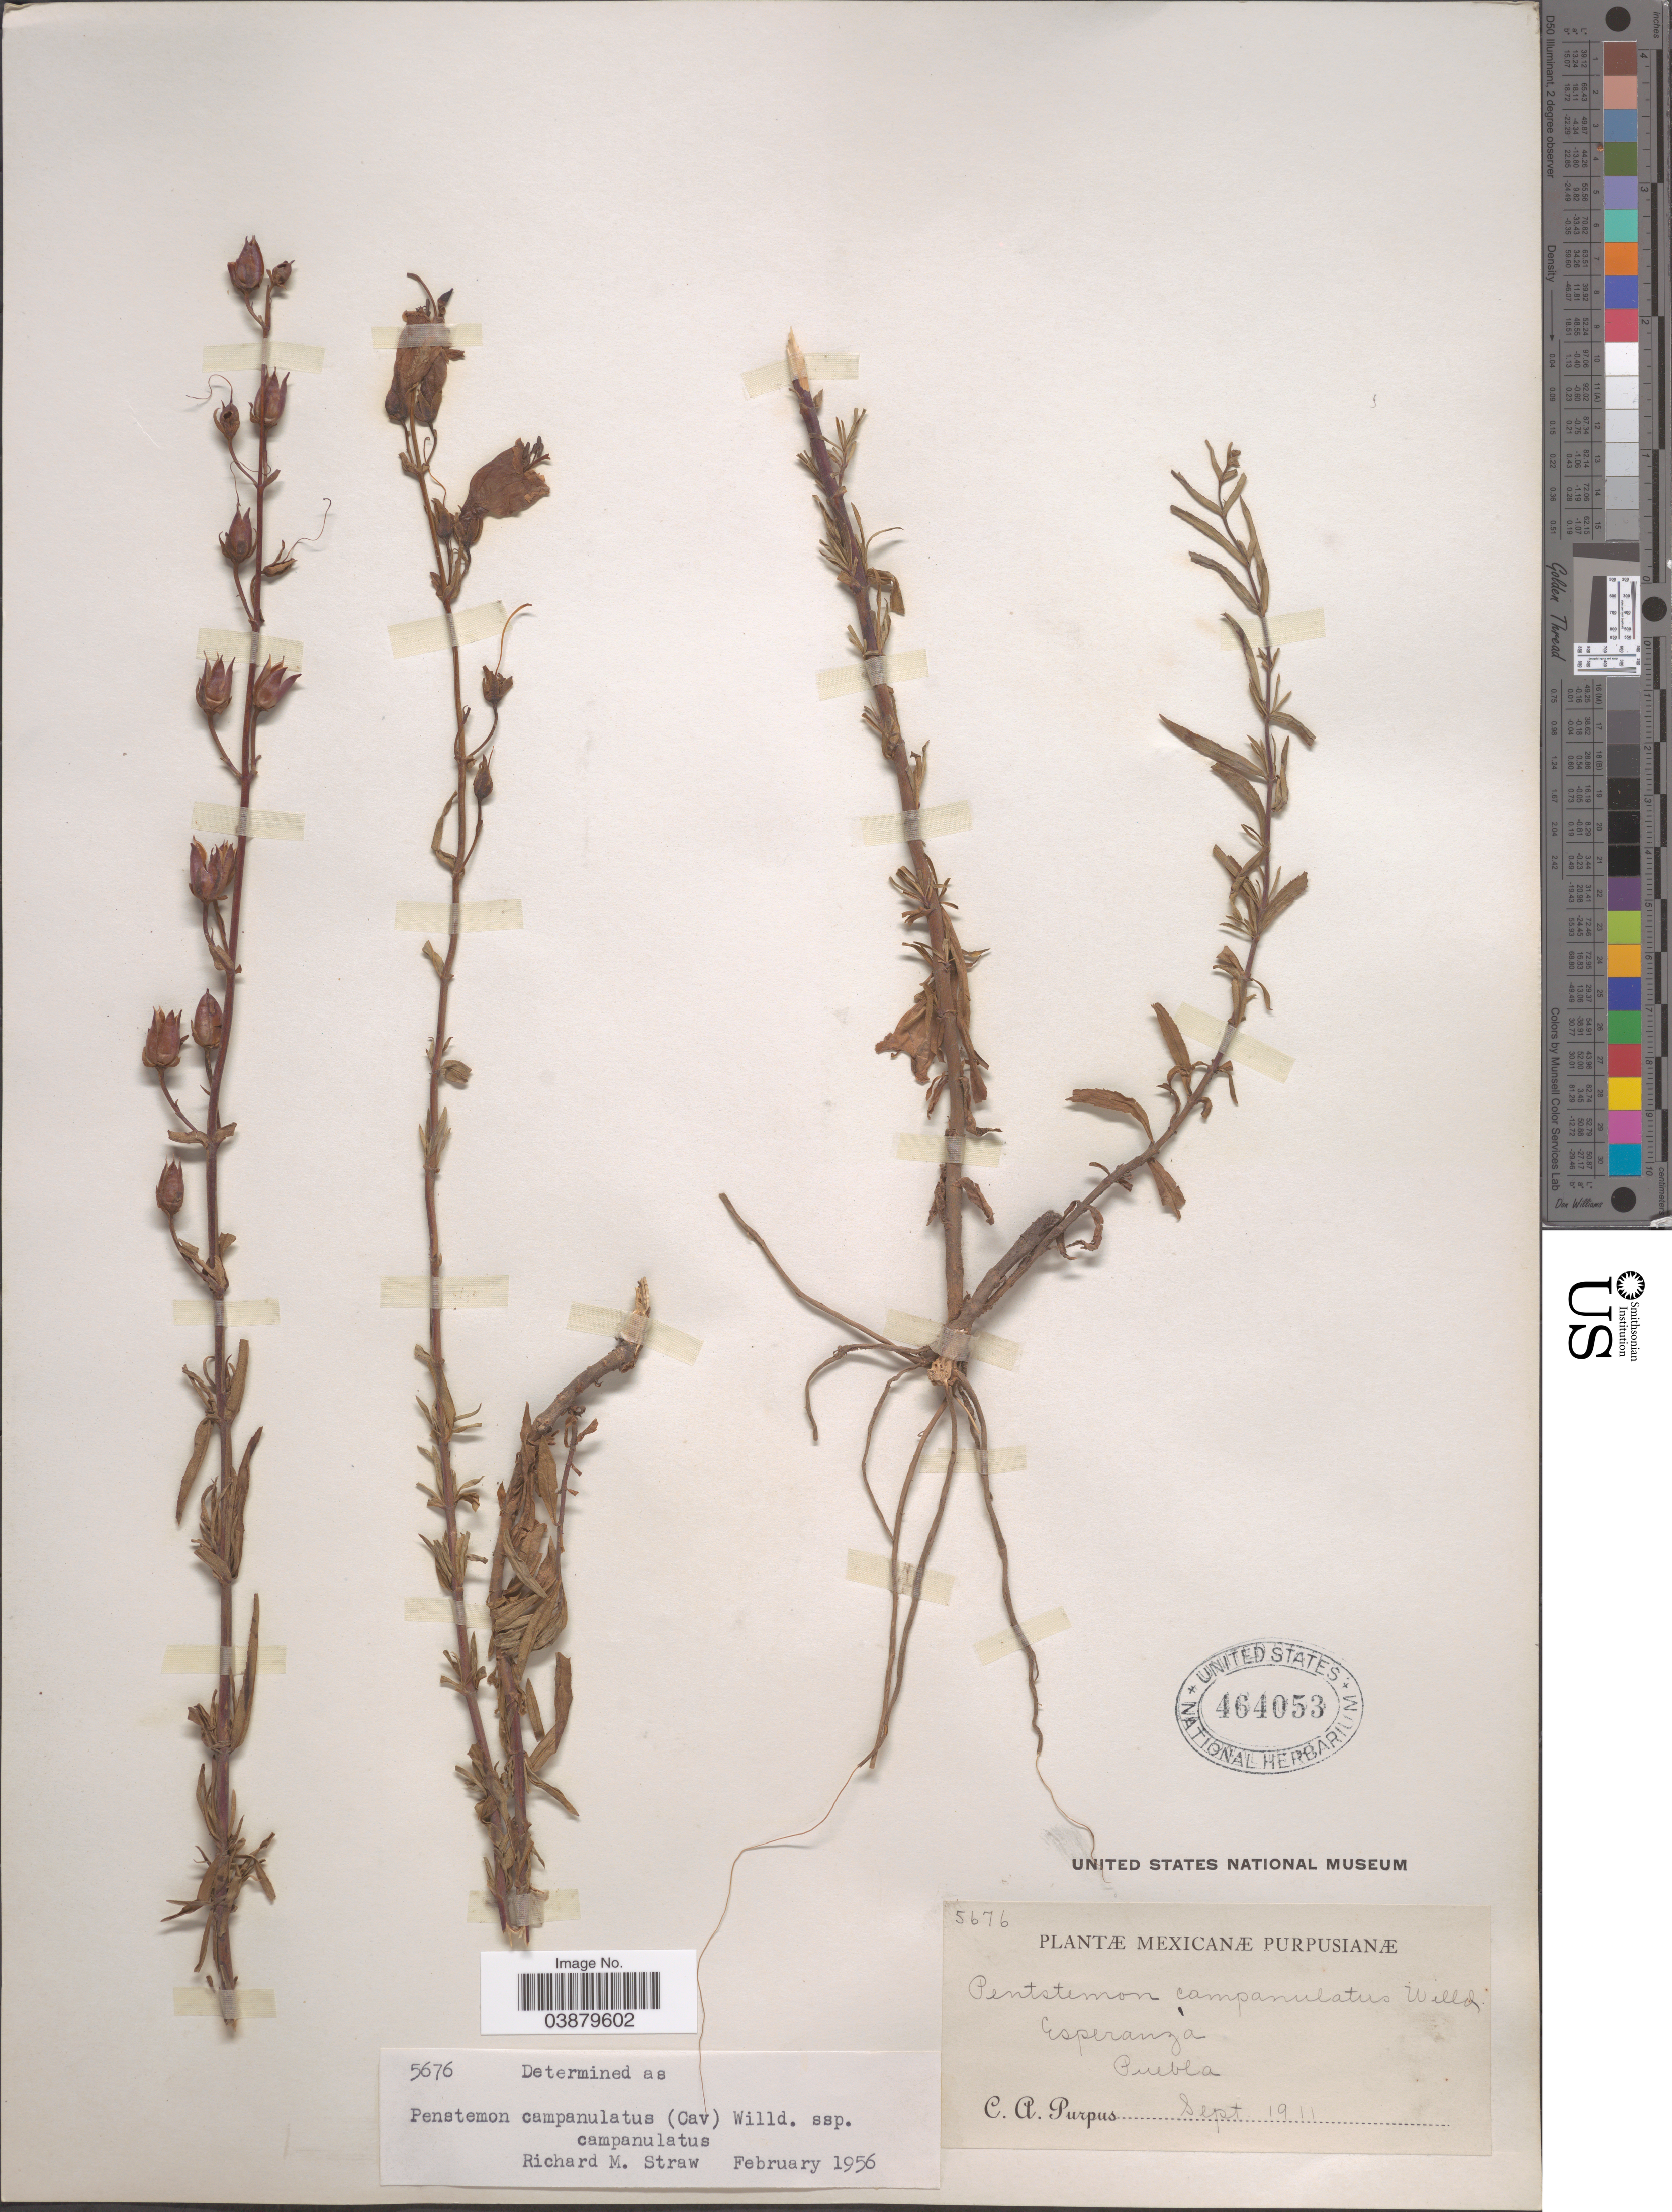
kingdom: Plantae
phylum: Tracheophyta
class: Magnoliopsida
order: Lamiales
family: Plantaginaceae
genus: Penstemon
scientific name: Penstemon campanulatus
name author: (Cav.) Willd.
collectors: C. A. Purpus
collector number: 5676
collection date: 1911-09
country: Mexico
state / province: Puebla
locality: Esperanza.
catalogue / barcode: US 464053